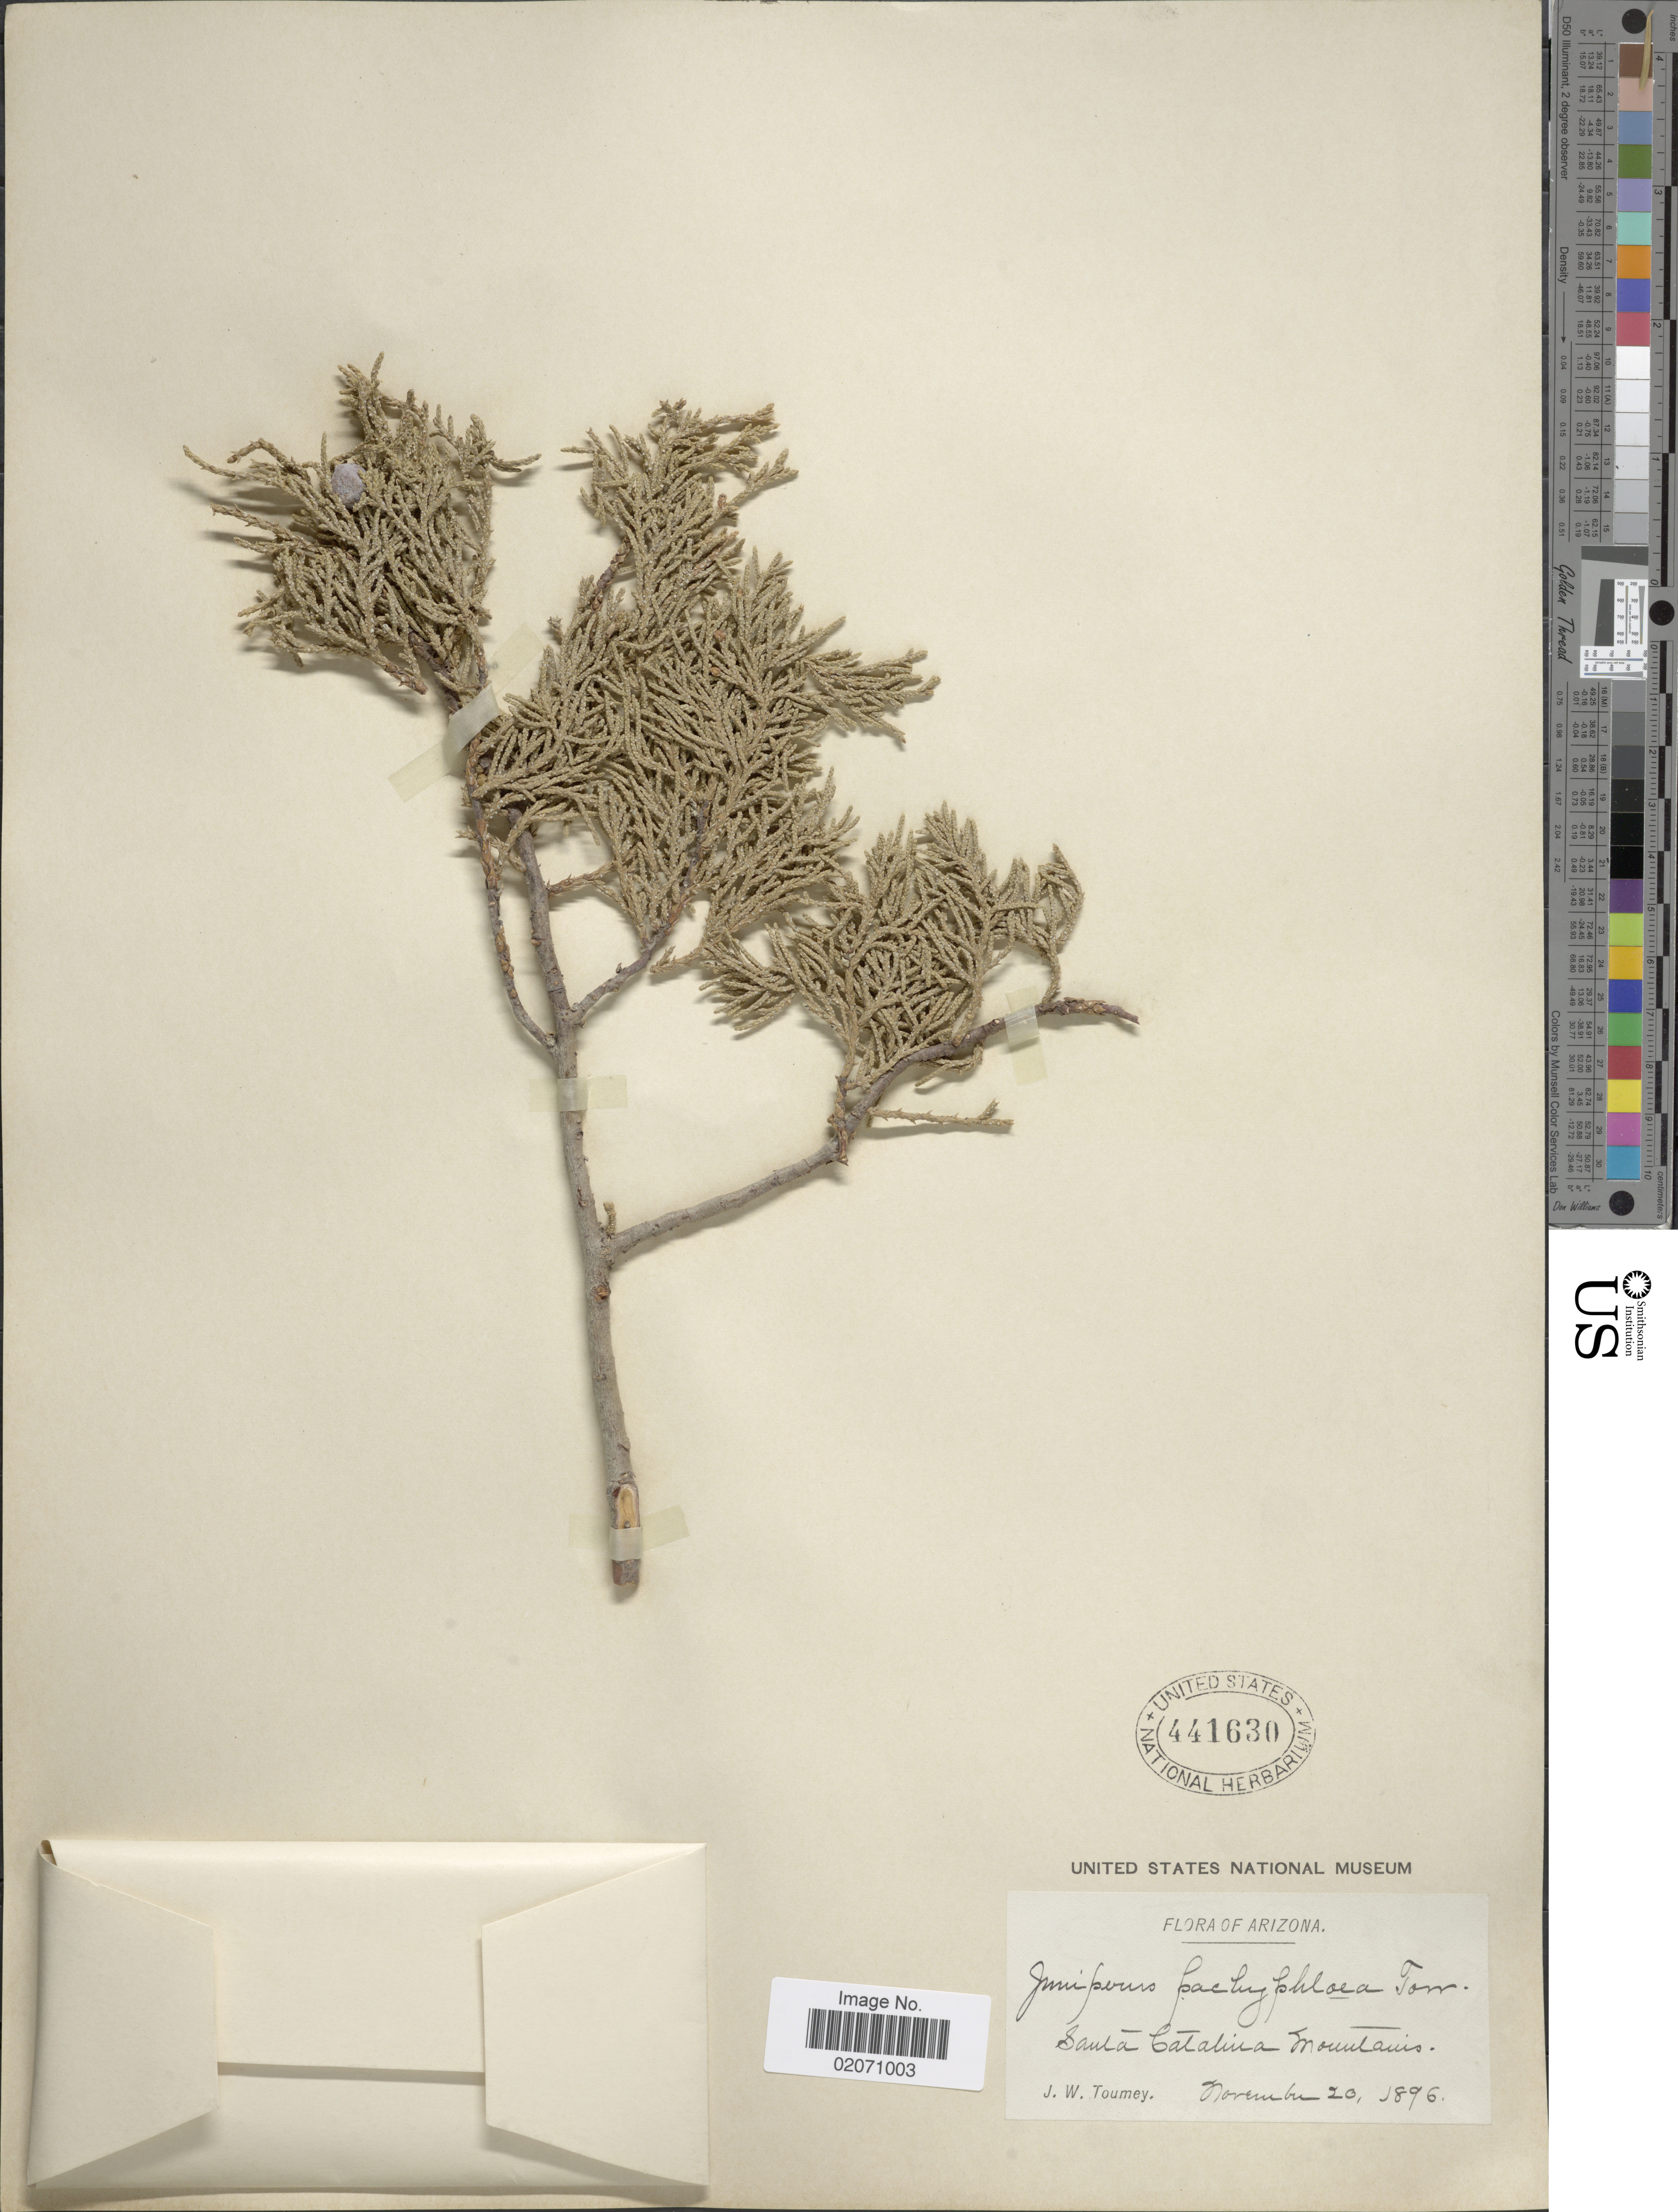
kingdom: Plantae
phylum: Tracheophyta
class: Pinopsida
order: Pinales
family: Cupressaceae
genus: Juniperus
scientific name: Juniperus deppeana var. pachyphlaea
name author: (Torr.) Martínez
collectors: J. W. Toumey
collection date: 1896-11-20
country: United States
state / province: Arizona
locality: Santa Catalina Mountains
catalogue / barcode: US 441630